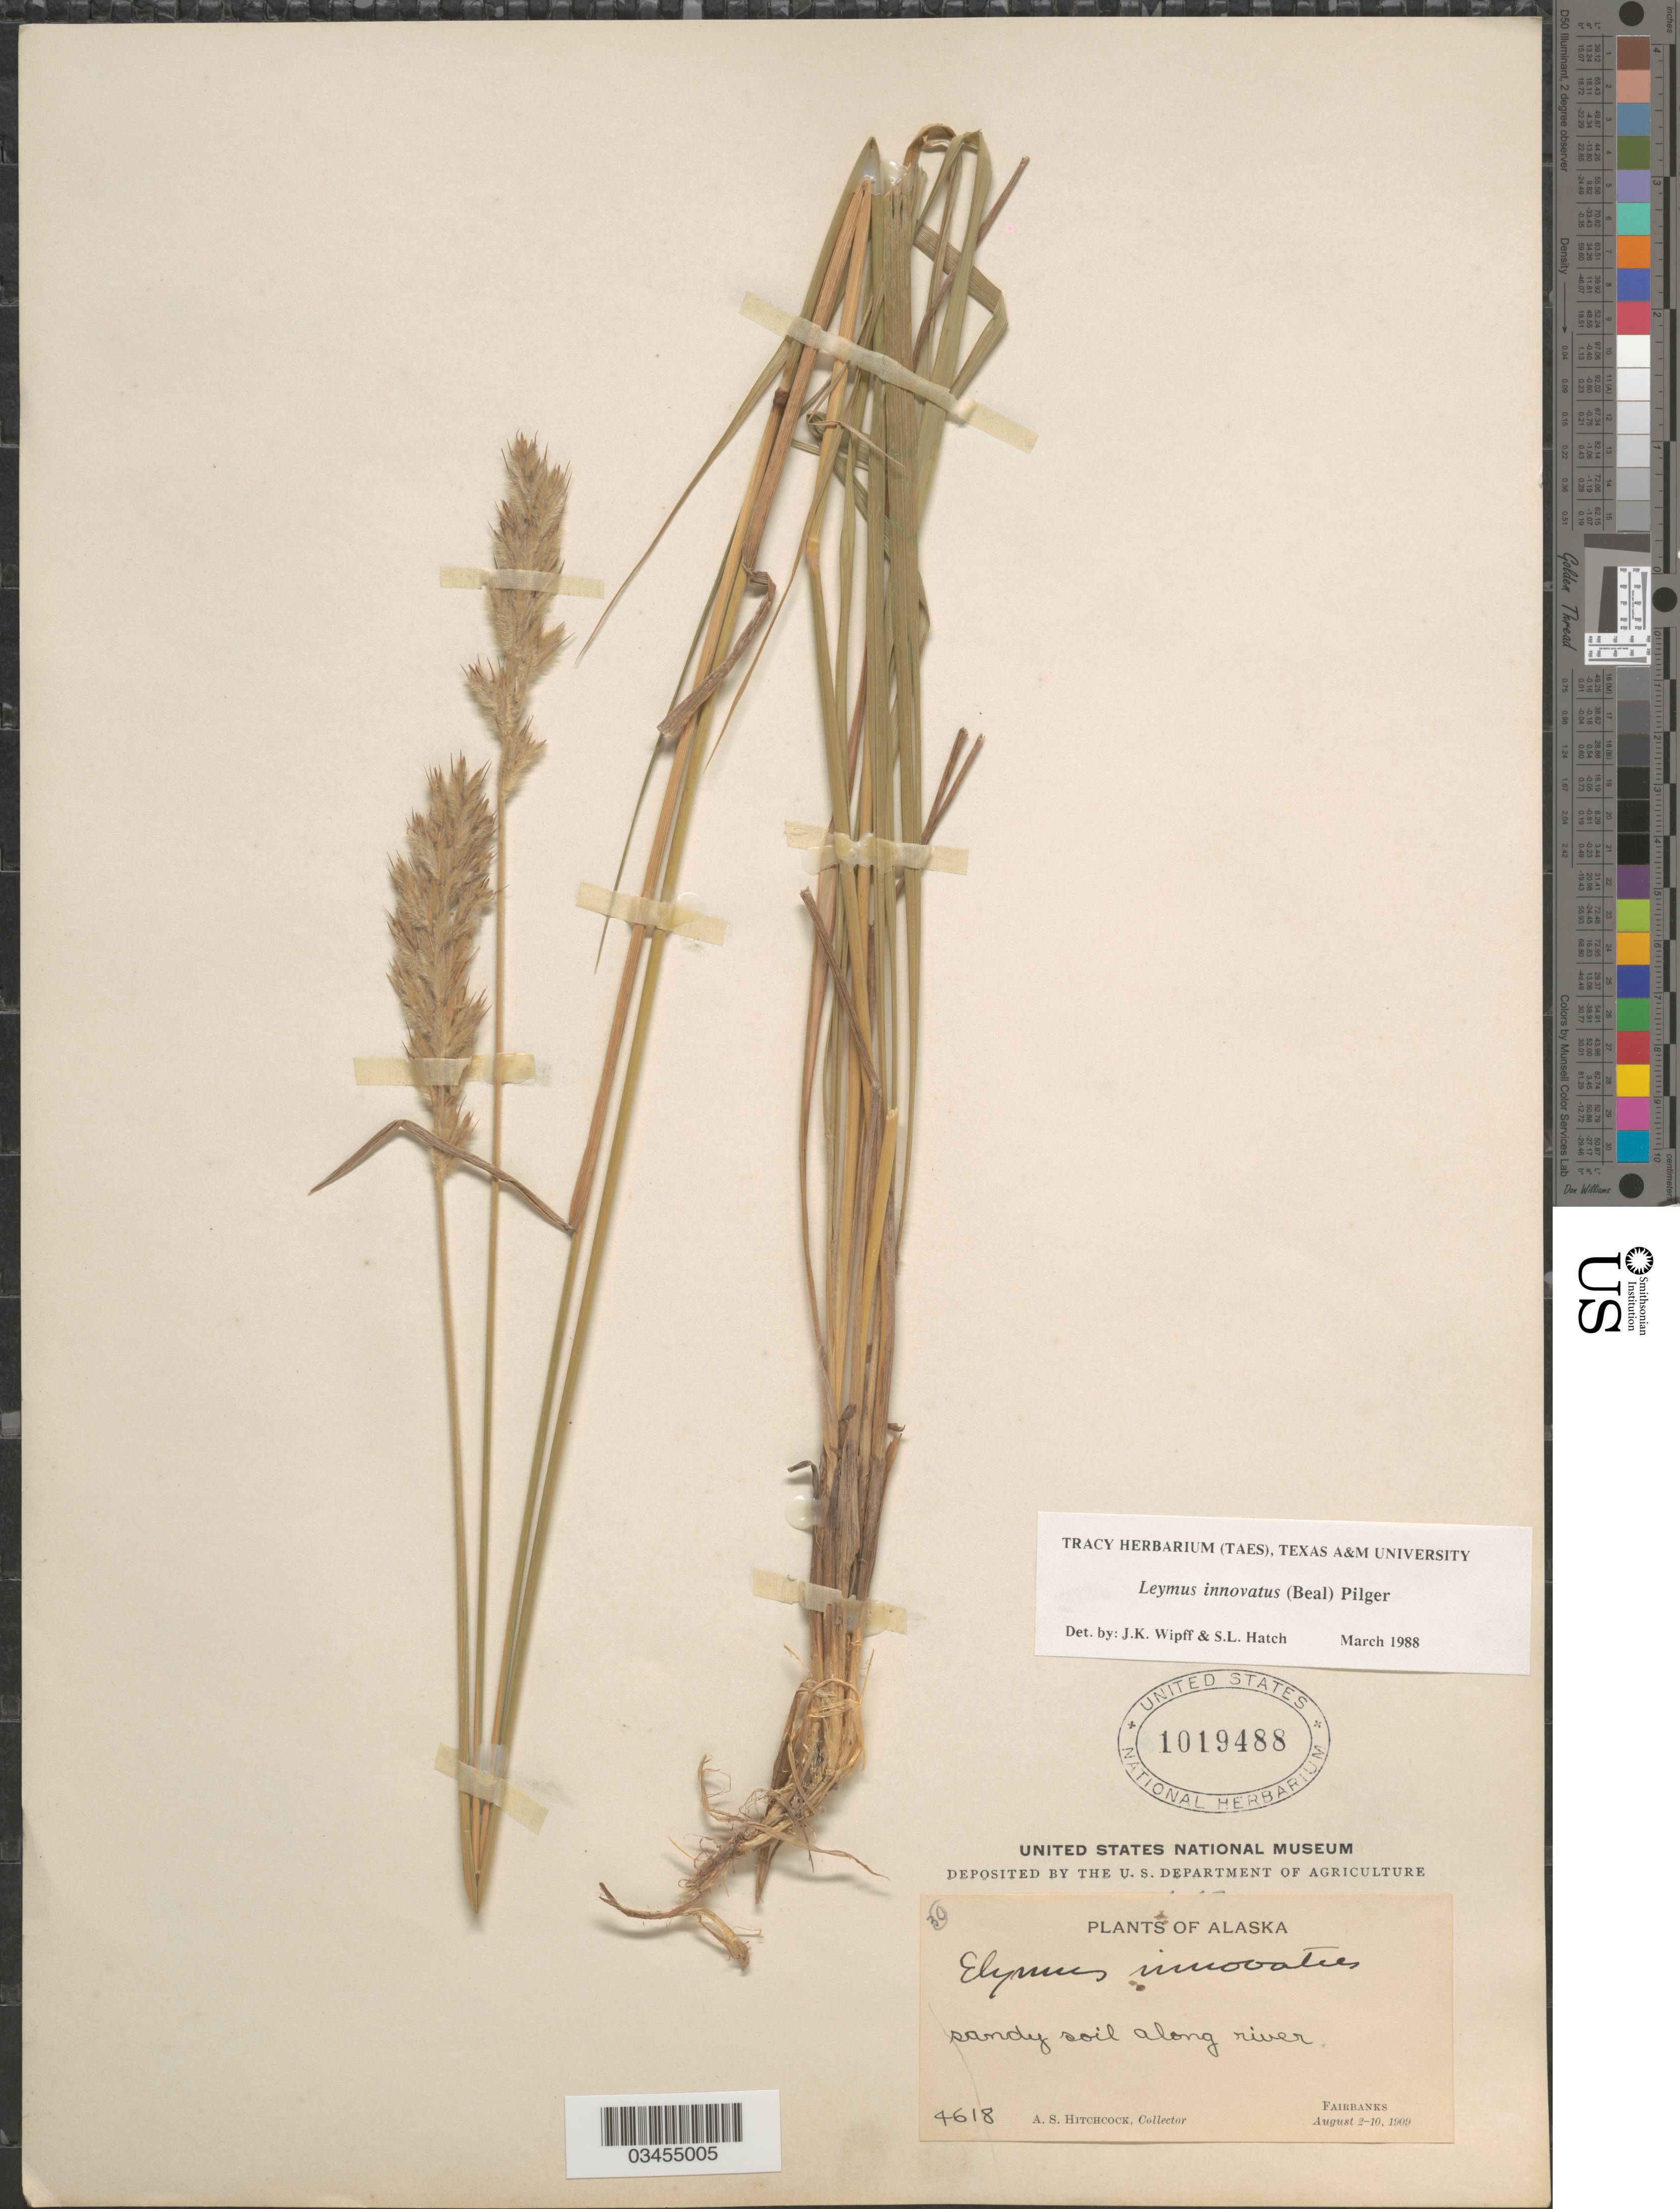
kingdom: Plantae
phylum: Tracheophyta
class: Liliopsida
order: Poales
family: Poaceae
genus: Leymus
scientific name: Leymus innovatus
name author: (W.J. Beal) Pilg.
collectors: A. S. Hitchcock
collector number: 4618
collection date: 1909-08-02/1909-08-10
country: United States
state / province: Alaska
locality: Sandy soil along river. Fairbanks.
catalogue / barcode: US 1019488